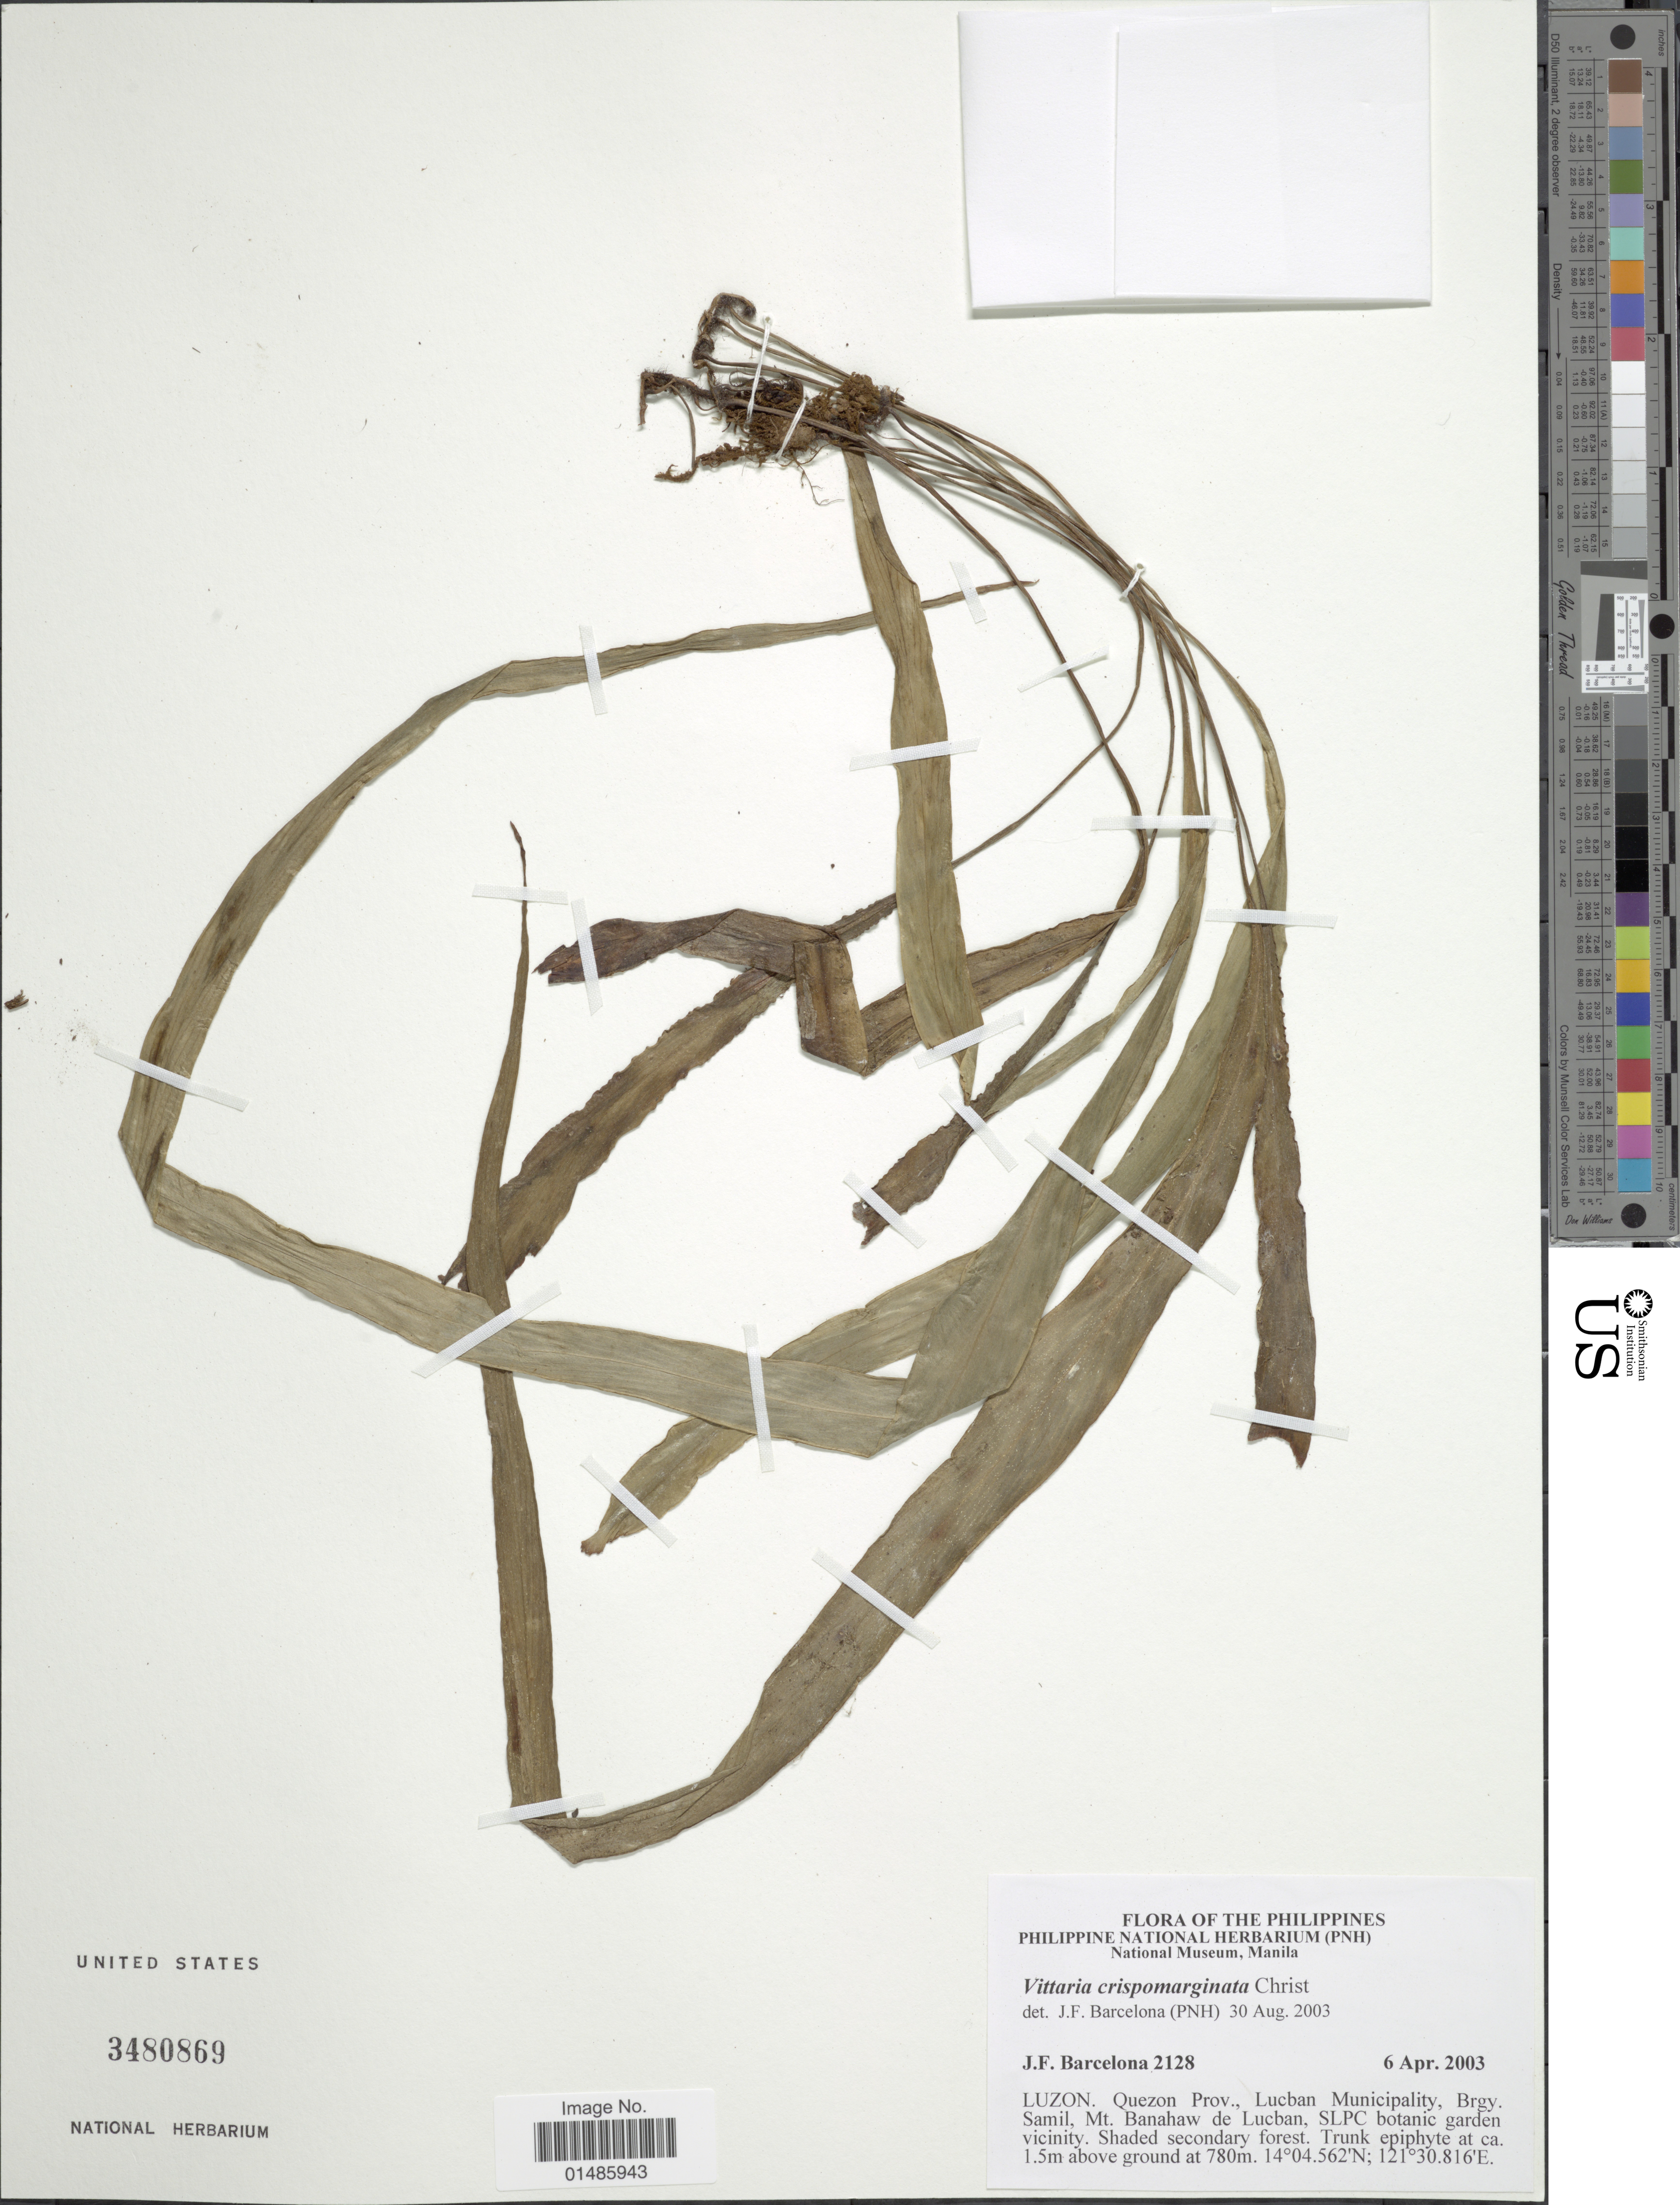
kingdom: Plantae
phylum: Tracheophyta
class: Polypodiopsida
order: Polypodiales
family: Pteridaceae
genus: Haplopteris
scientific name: Haplopteris crispomarginata comb. ined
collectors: J. F. Barcelona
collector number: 2128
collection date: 2003-04-06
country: Philippines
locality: Luzon. Quezon Prov., Lucban Municipality, Brgy. Samil, Mt. Banahaw de Lucban, SLPC botanic garden vicinity.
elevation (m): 780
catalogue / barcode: US 3480869